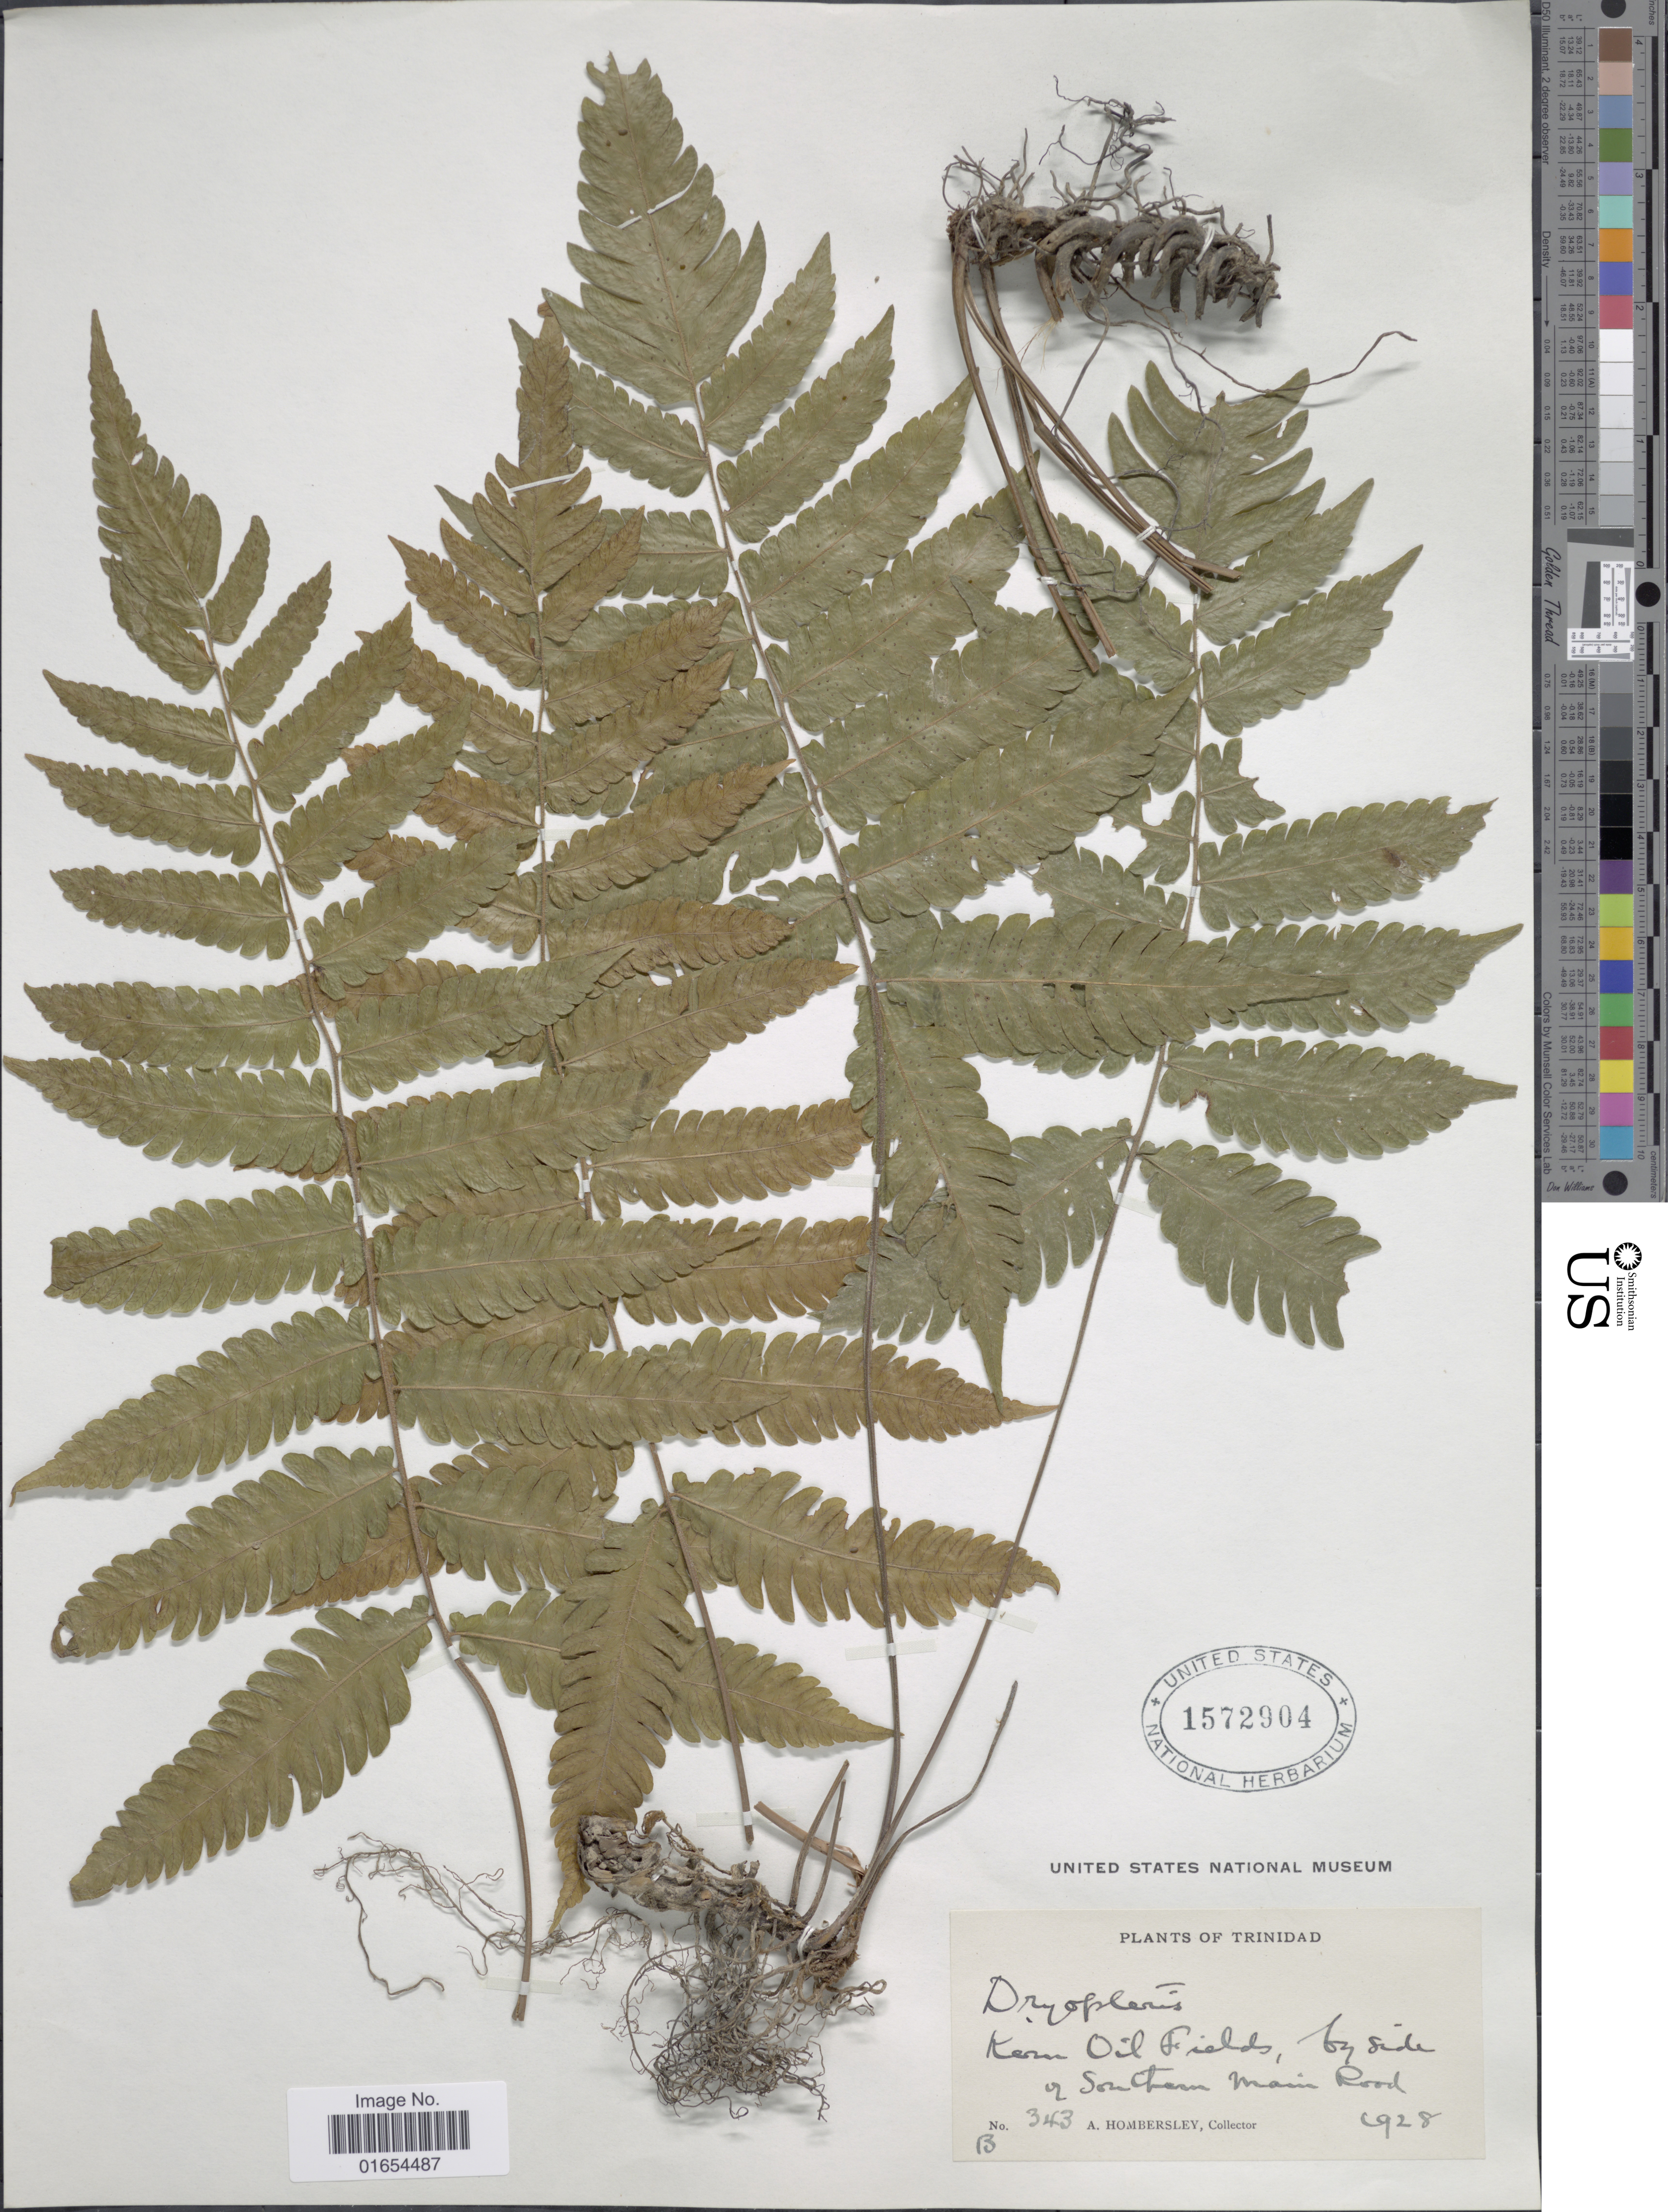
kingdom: Plantae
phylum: Tracheophyta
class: Polypodiopsida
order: Polypodiales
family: Thelypteridaceae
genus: Goniopteris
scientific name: Goniopteris abrupta (Desv.) comb. nov., ined 2015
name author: (Desv.)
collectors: A. Hombersley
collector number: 343B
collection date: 1928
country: Trinidad and Tobago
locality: Trinidad, Kern oil Fields, by side of southern main road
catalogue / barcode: US 1572904